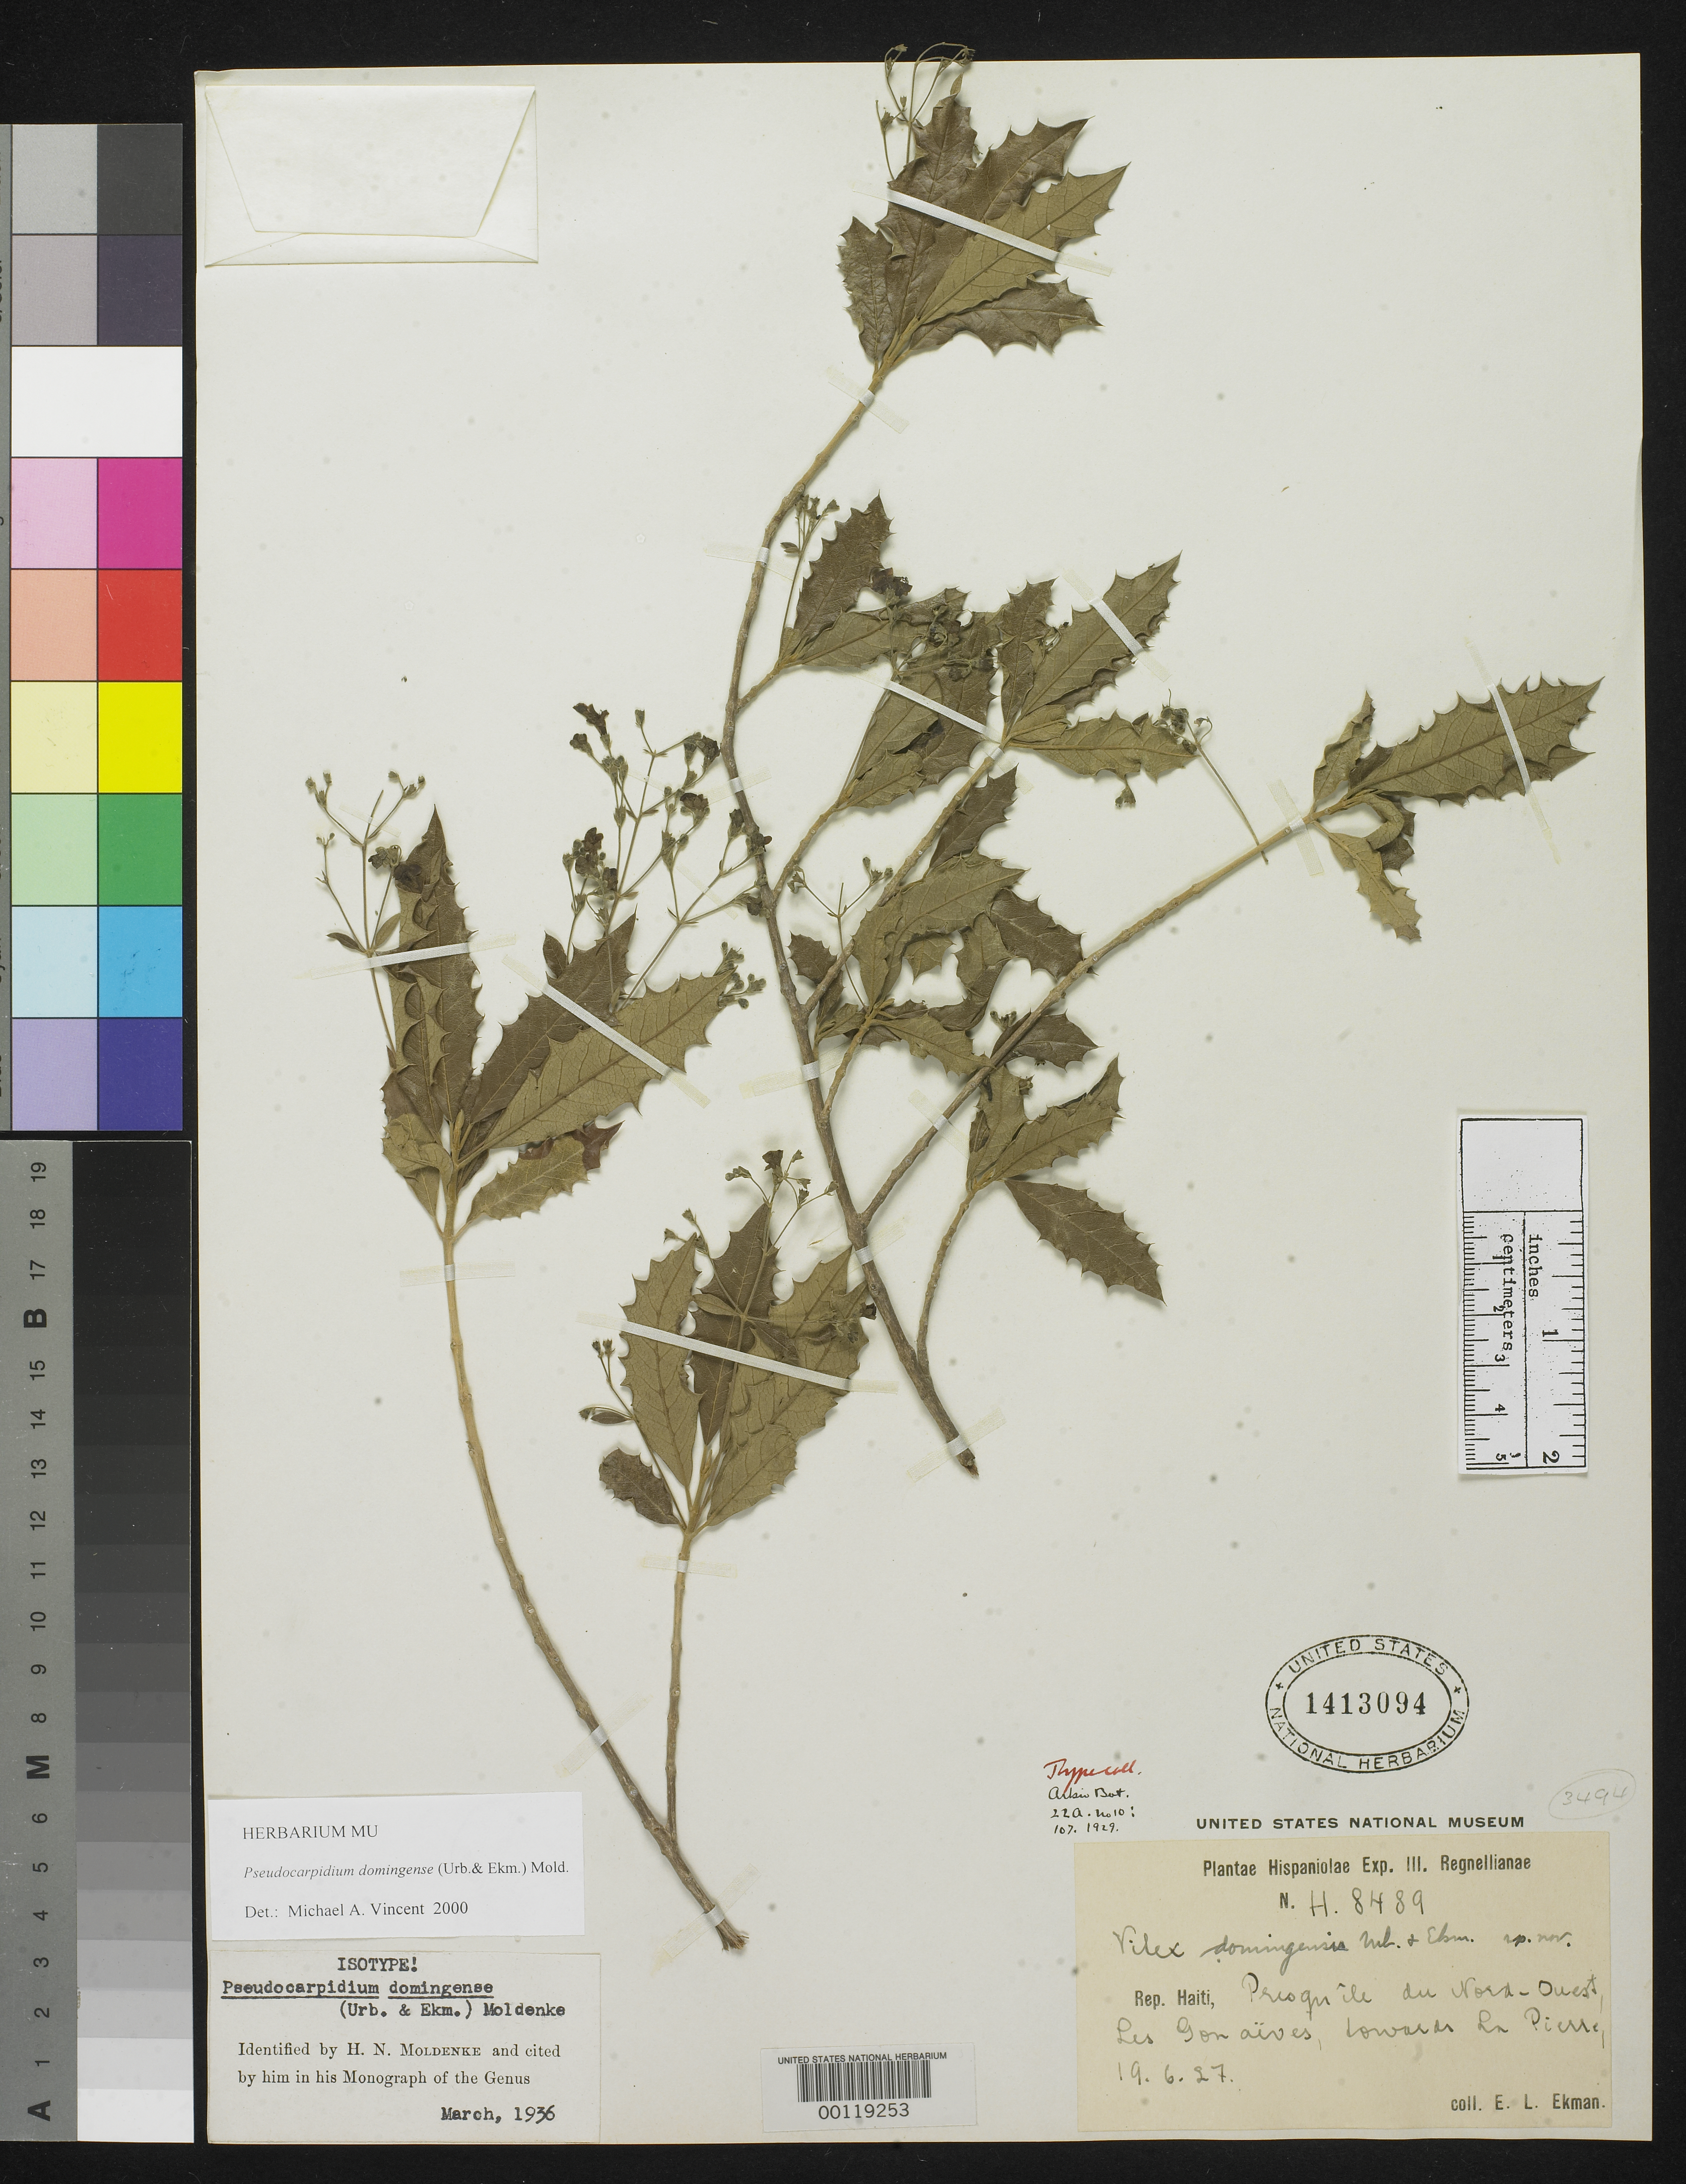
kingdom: Plantae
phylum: Tracheophyta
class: Magnoliopsida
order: Lamiales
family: Lamiaceae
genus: Vitex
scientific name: Vitex domingensis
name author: Urb. & Ekman in Urb.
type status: Isotype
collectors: E. L. Ekman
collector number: H 8489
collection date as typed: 19 Jun 1927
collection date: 1927-06-19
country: Haiti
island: Hispaniola Island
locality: Massif des Matheux near l 'Arcahaie and Trou-Forban.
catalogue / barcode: US 1413094